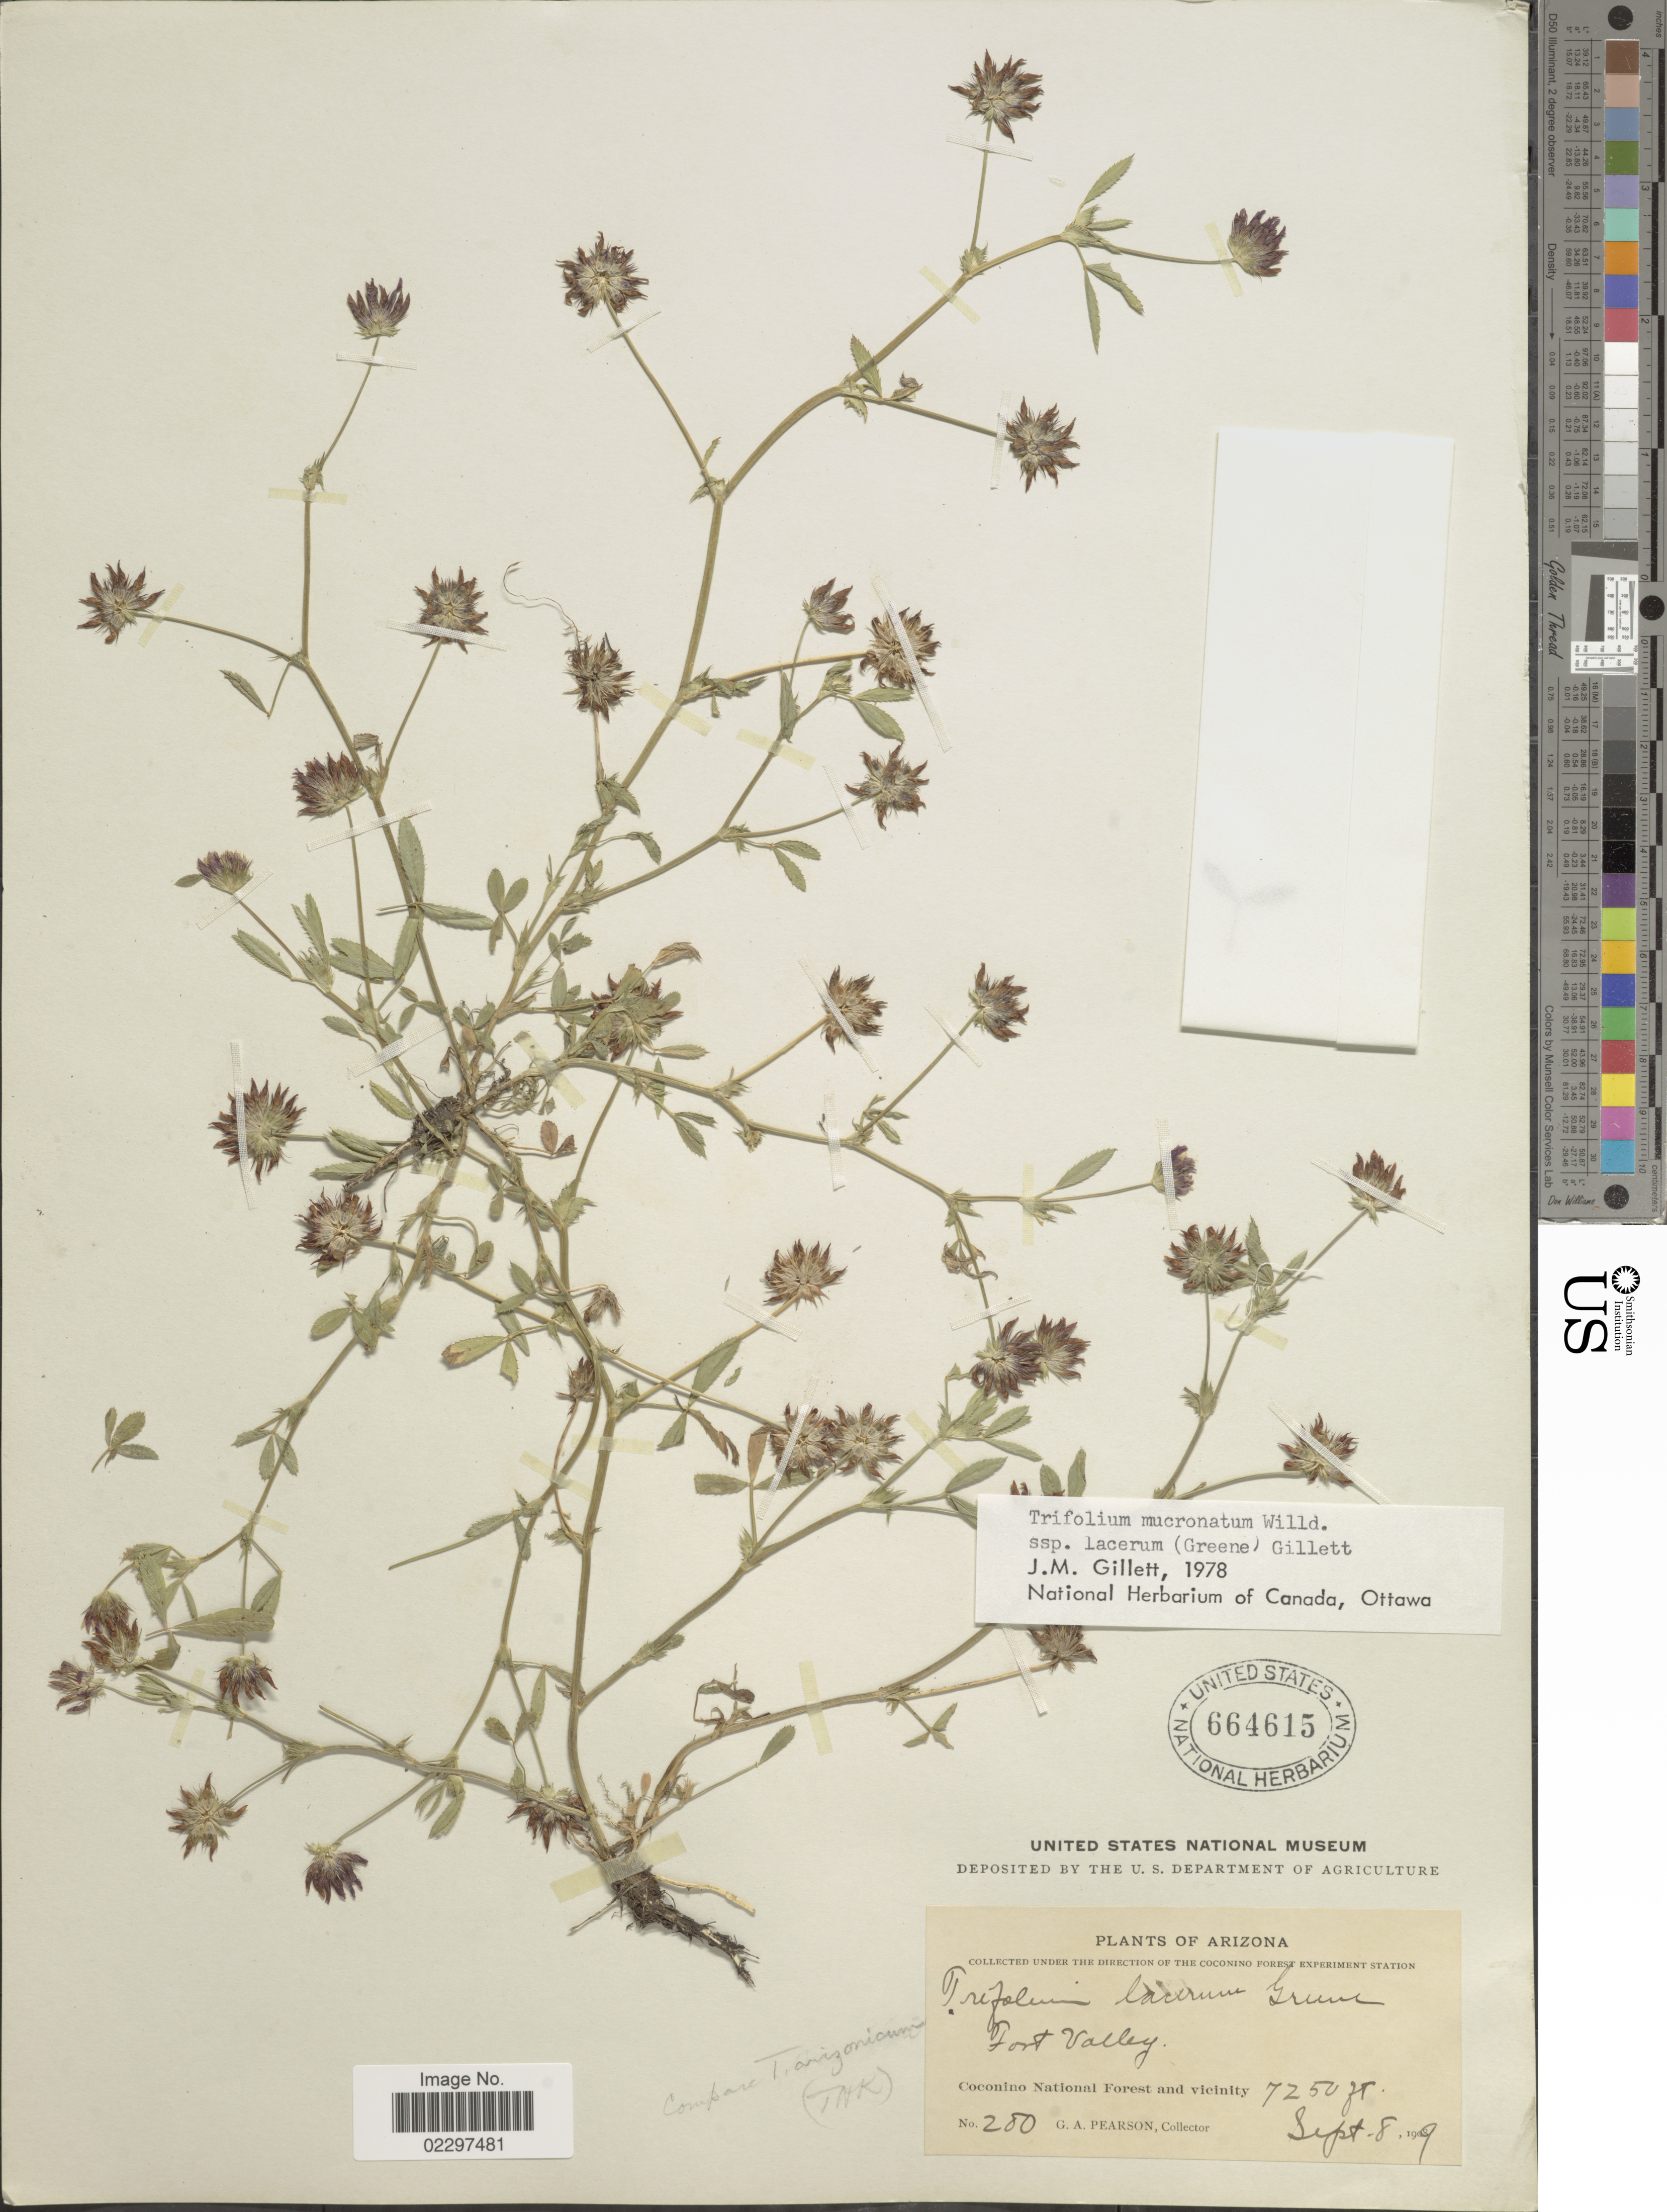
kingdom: Plantae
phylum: Tracheophyta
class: Magnoliopsida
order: Fabales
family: Fabaceae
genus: Trifolium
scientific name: Trifolium mucronatum subsp. lacerum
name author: Willd. ex Spreng.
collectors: G. Pearson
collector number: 280*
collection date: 1909-09-08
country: United States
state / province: Arizona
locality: Fort Valley. Coconino National Forest and vicinity.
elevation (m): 2210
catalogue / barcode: US 664615